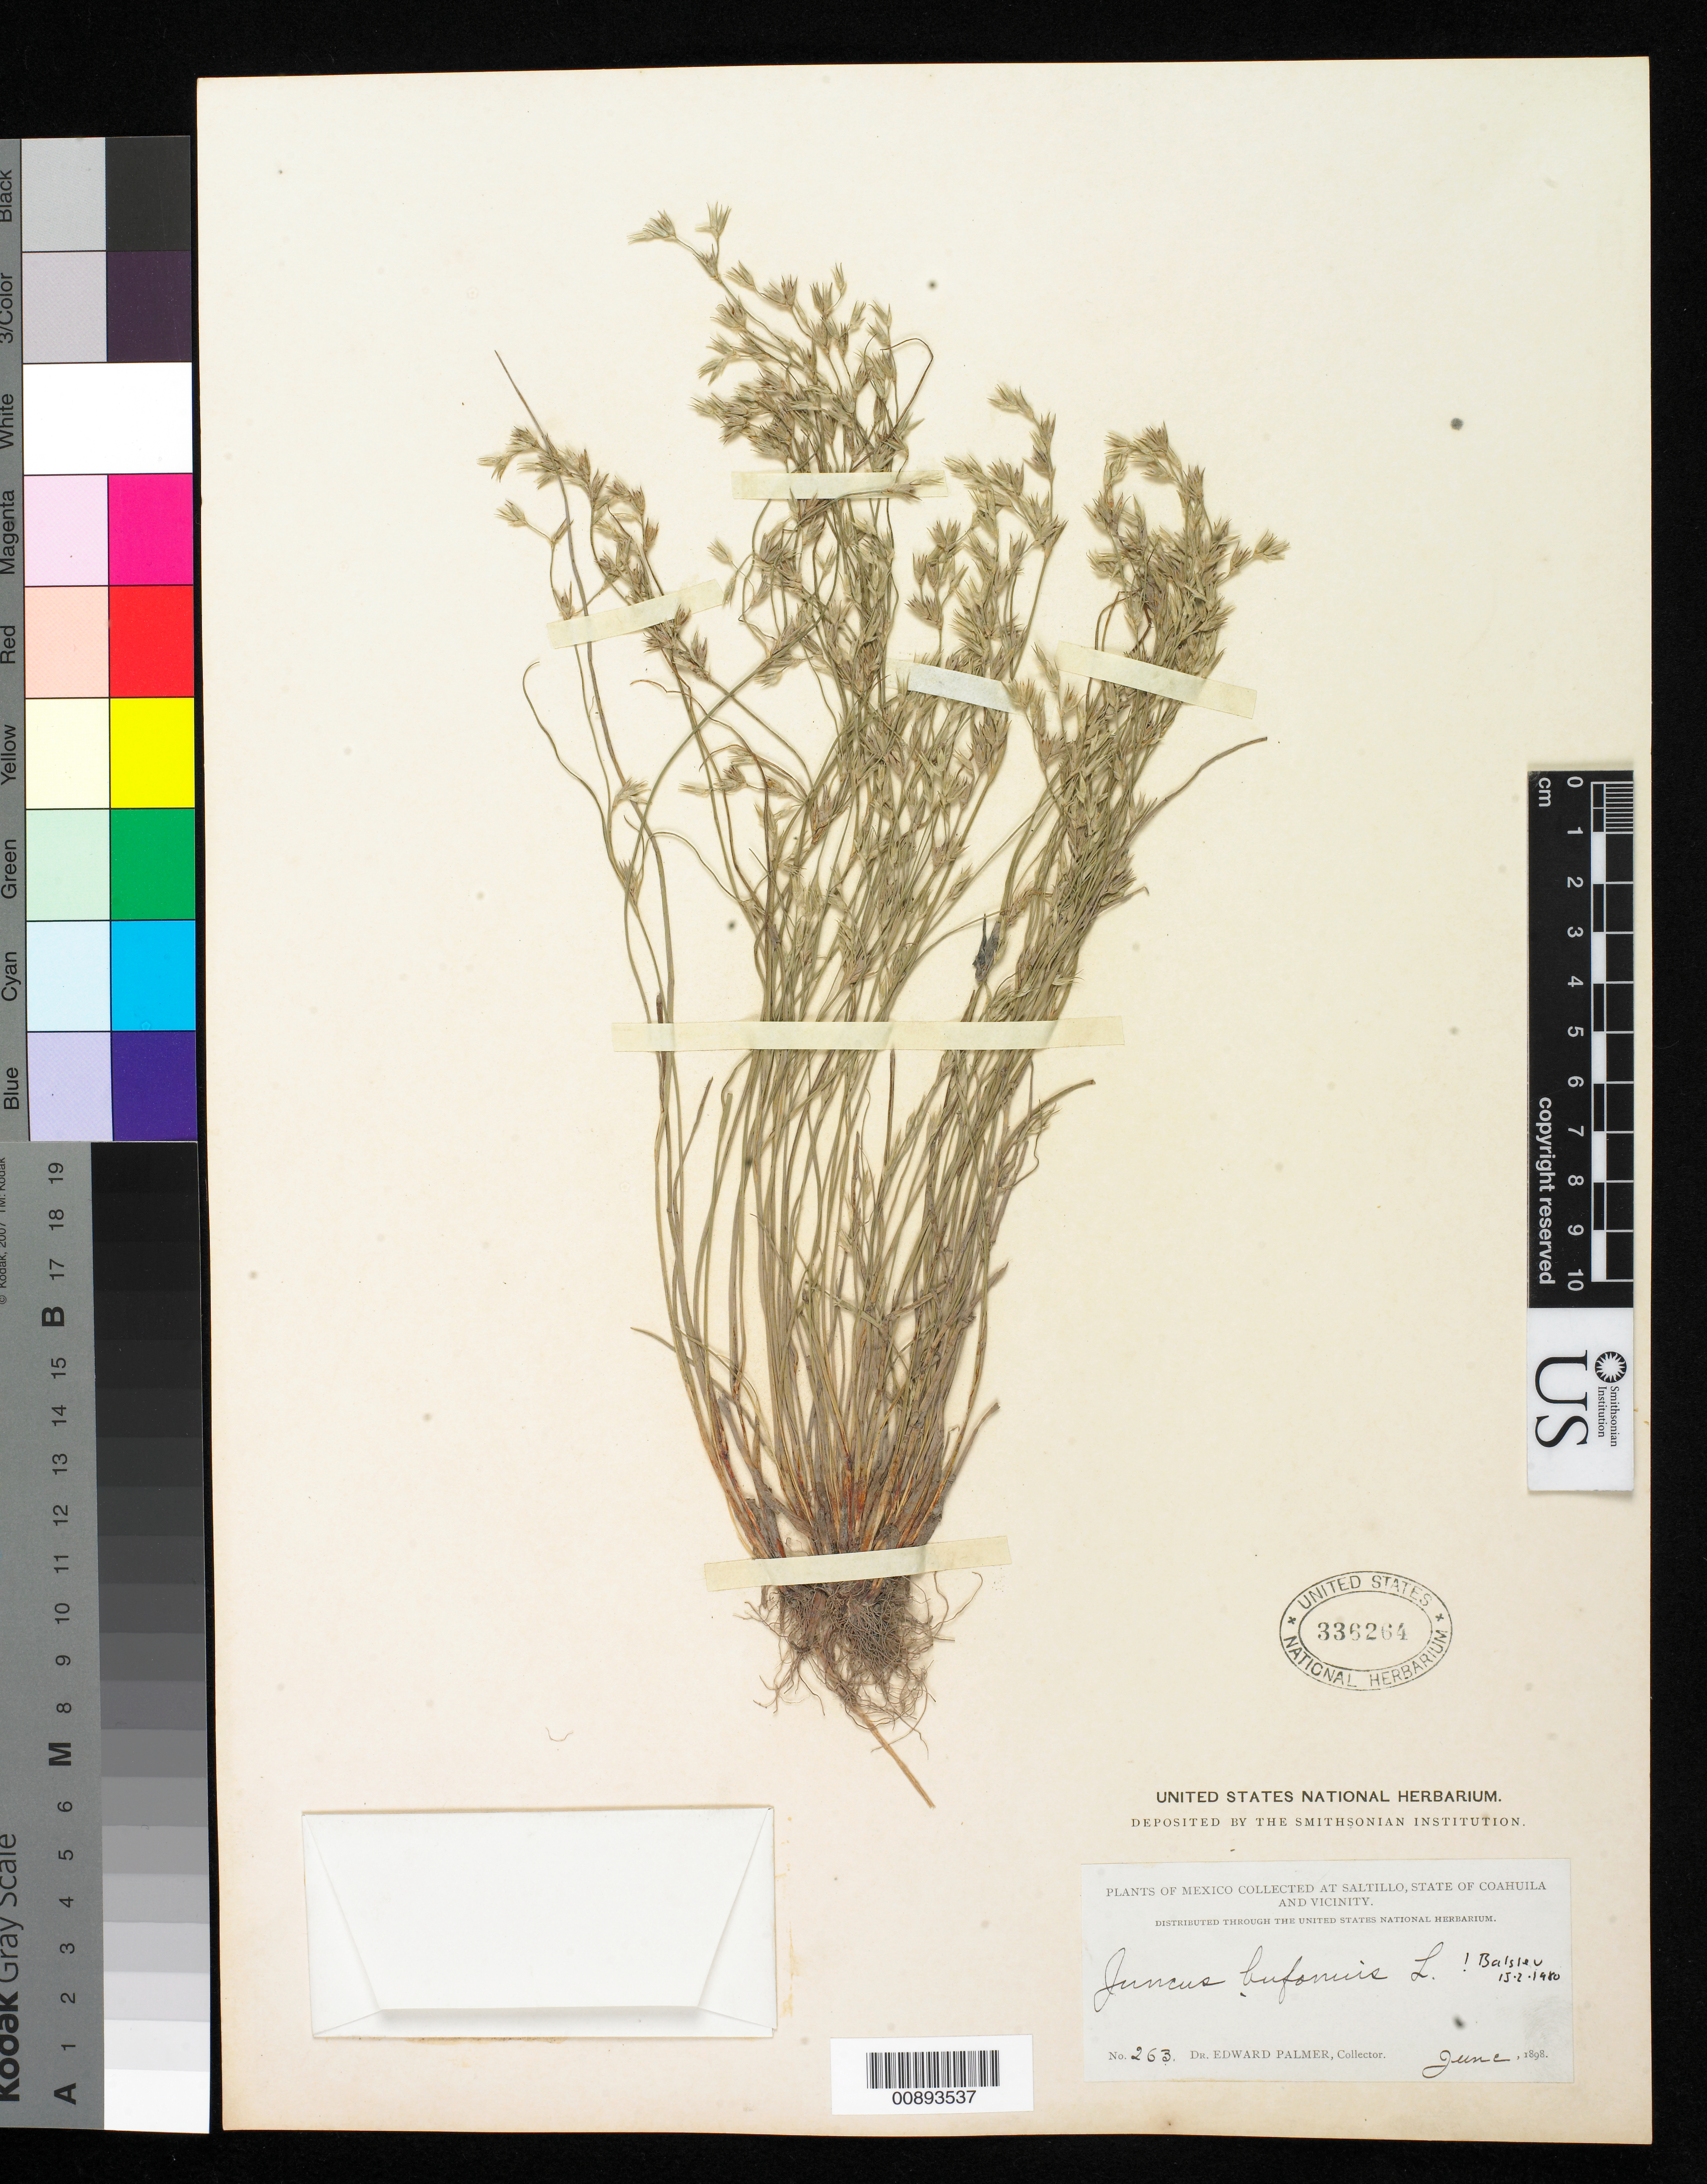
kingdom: Plantae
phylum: Tracheophyta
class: Liliopsida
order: Poales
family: Juncaceae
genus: Juncus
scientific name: Juncus bufonius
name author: L.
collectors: E. Palmer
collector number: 263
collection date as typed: Jun 1898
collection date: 1898-06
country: Mexico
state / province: Coahuila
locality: Saltillo, Coahuila and vicinity.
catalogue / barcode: US 336264